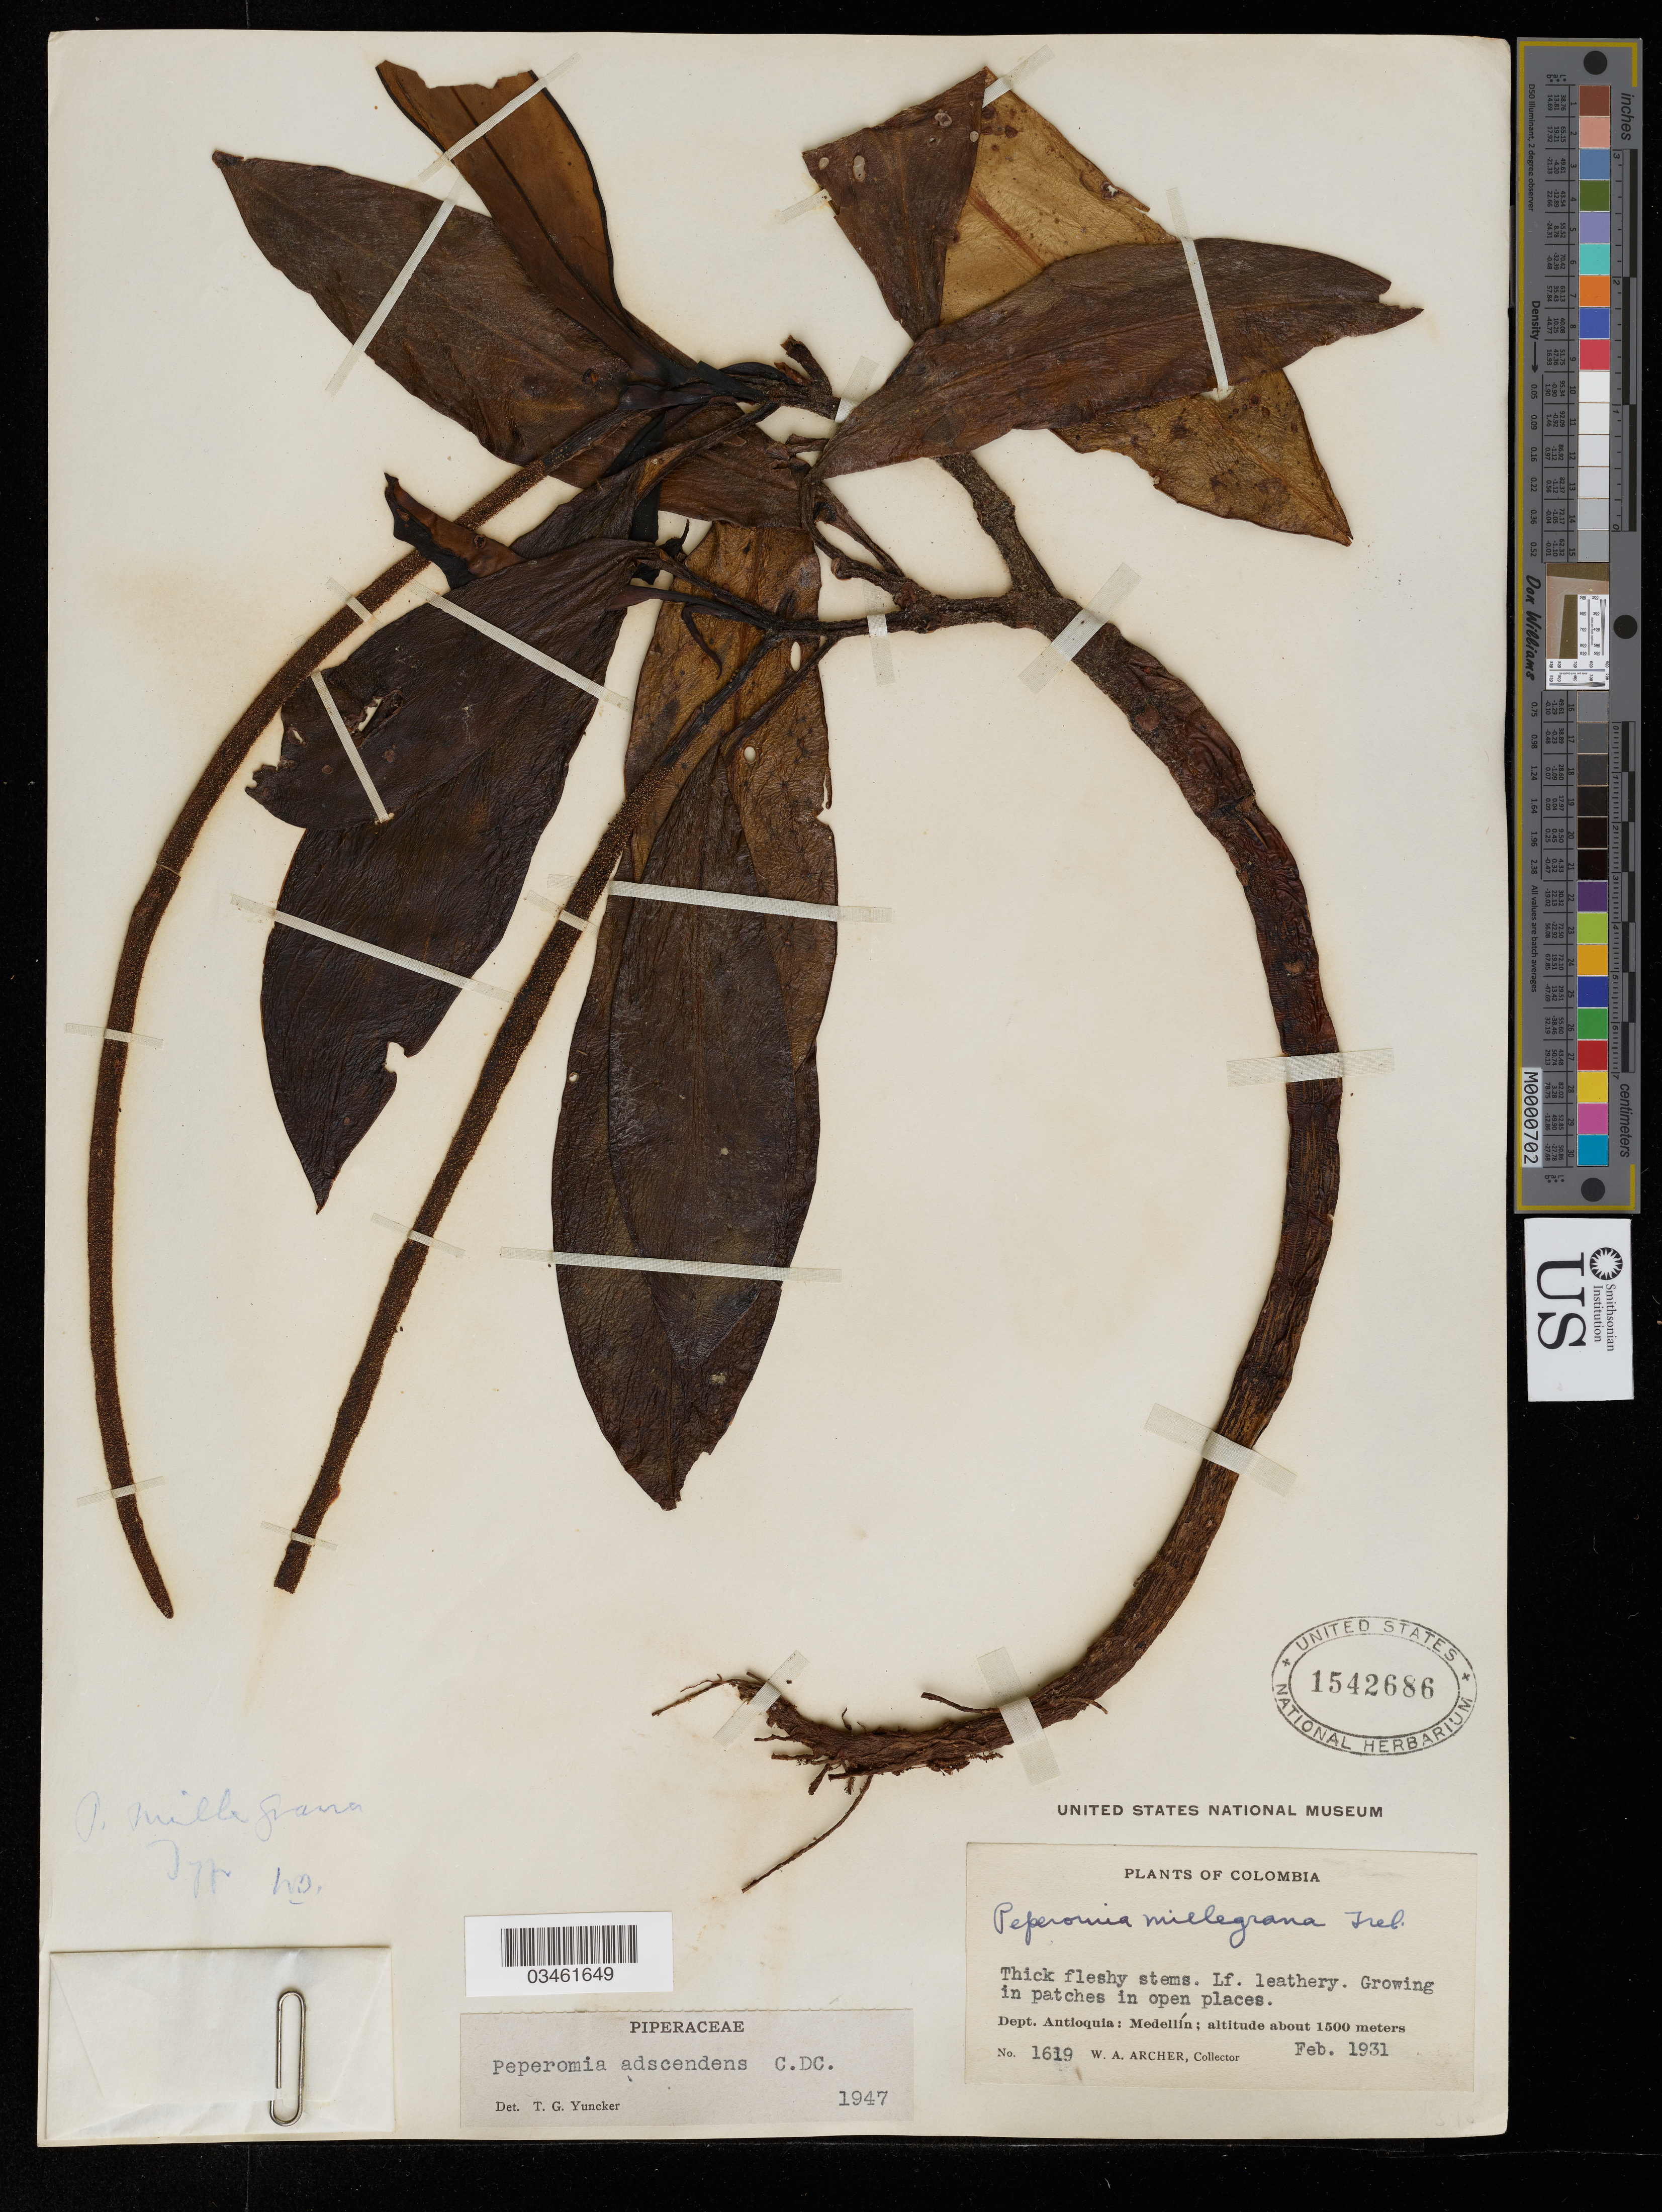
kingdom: Plantae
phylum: Tracheophyta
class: Magnoliopsida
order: Piperales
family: Piperaceae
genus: Peperomia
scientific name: Peperomia adscendens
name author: C. DC.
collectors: W. Archer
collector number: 1619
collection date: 1931-02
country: Colombia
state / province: Antioquia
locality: Dept. Antioquia: Medellín.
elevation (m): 1500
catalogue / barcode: US 1542686